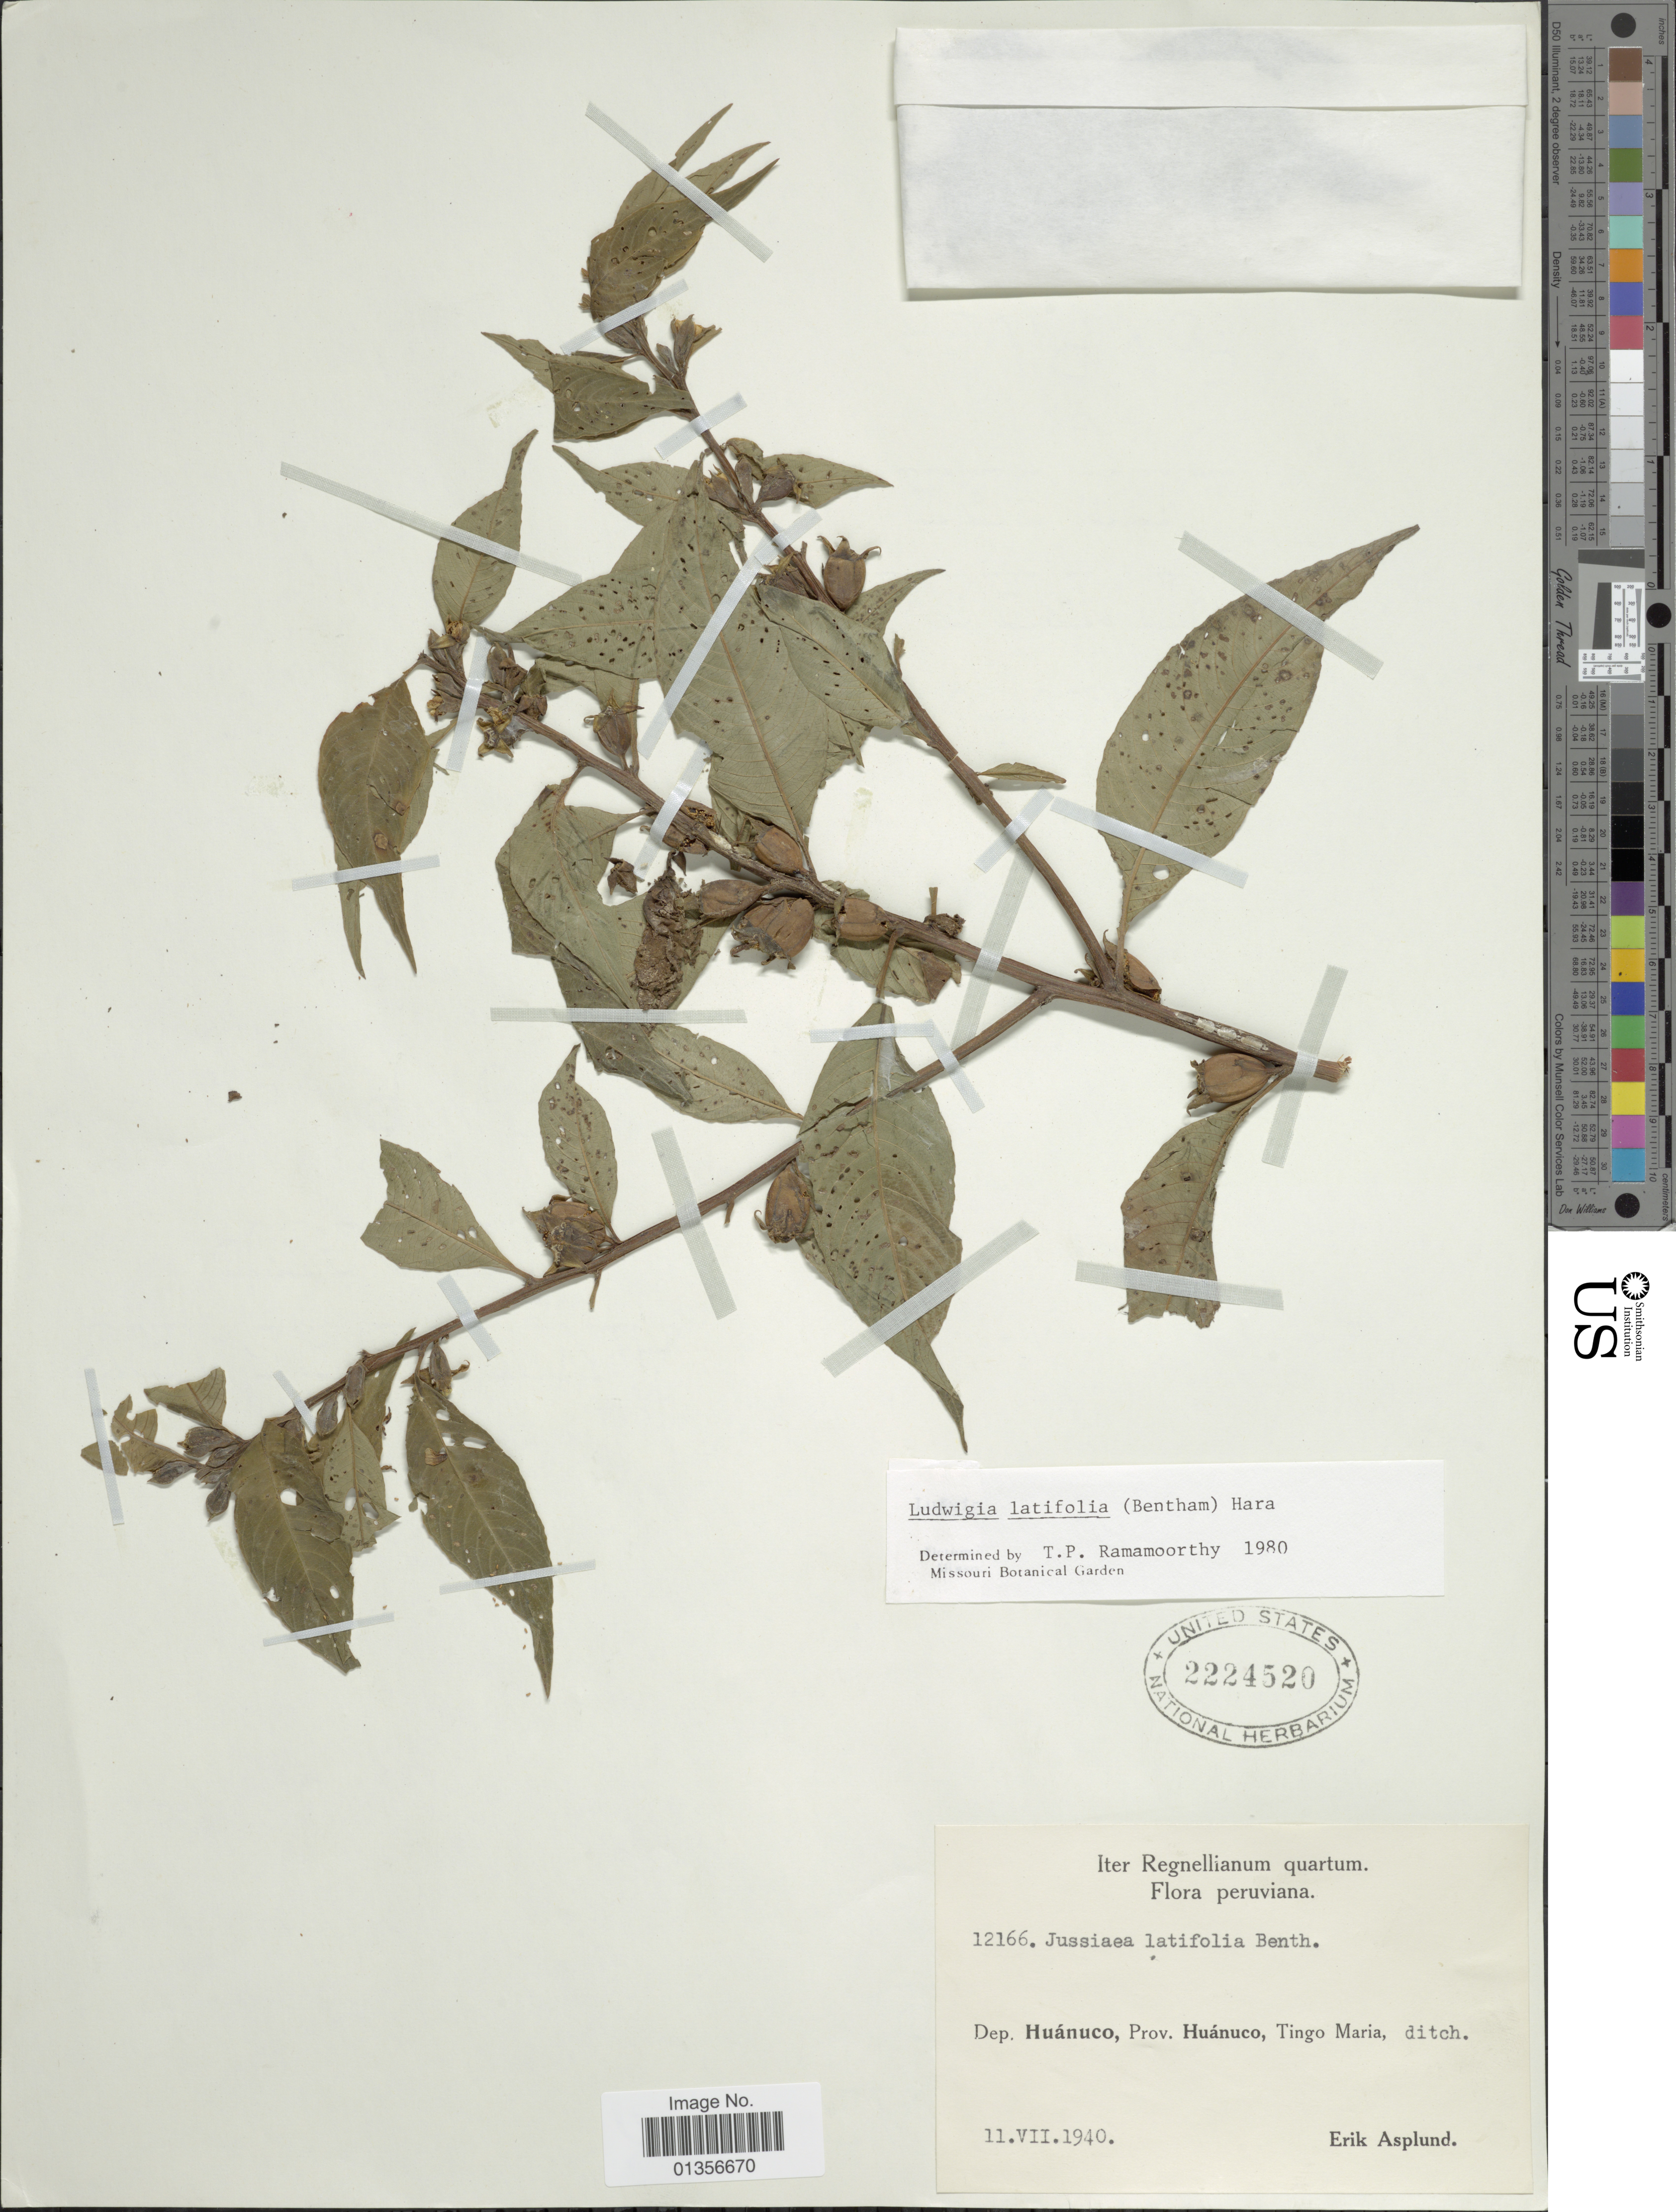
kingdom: Plantae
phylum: Tracheophyta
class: Magnoliopsida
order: Myrtales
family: Onagraceae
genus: Ludwigia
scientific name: Ludwigia latifolia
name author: (Benth.) H. Hara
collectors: E. Asplund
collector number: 12166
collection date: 1940-07-11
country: Peru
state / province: Huánuco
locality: Prov. Huánuco, Tingo Maria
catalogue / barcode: US 2224520